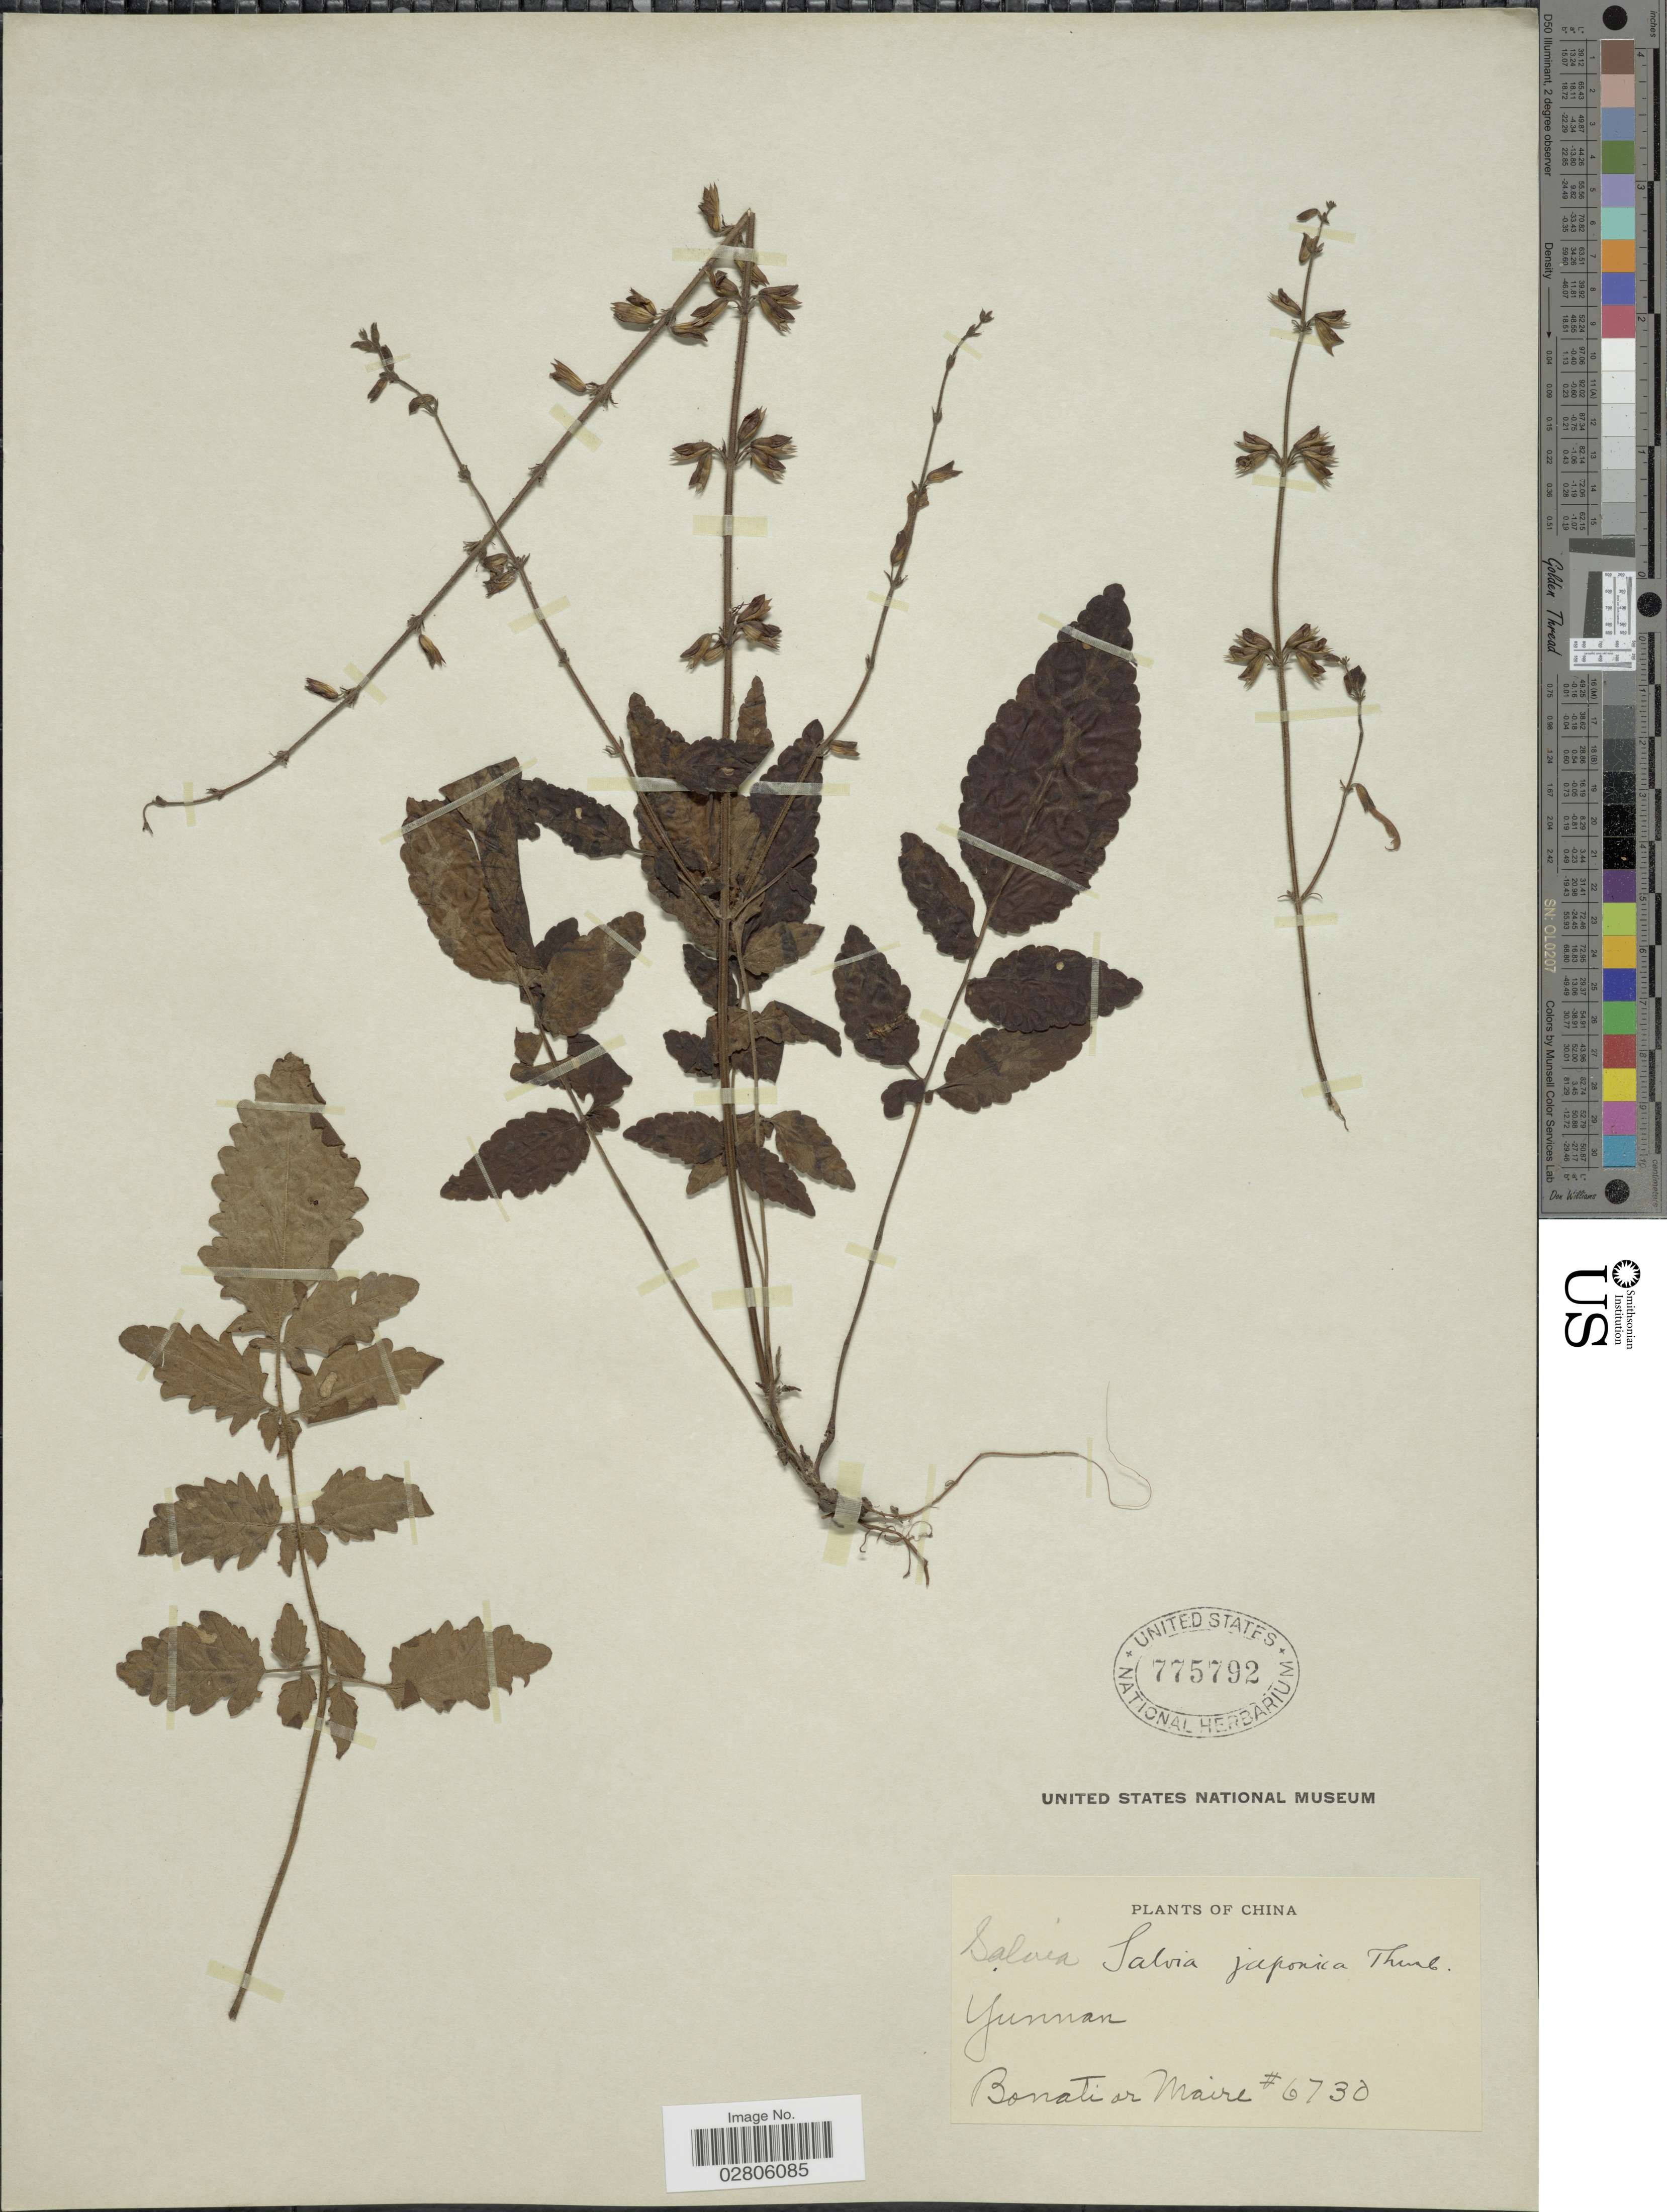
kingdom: Plantae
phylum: Tracheophyta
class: Magnoliopsida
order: Lamiales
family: Lamiaceae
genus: Salvia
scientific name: Salvia japonica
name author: Thunb.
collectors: -. Bonati & Maire, --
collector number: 6730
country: China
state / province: Yunnan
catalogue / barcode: US 775792